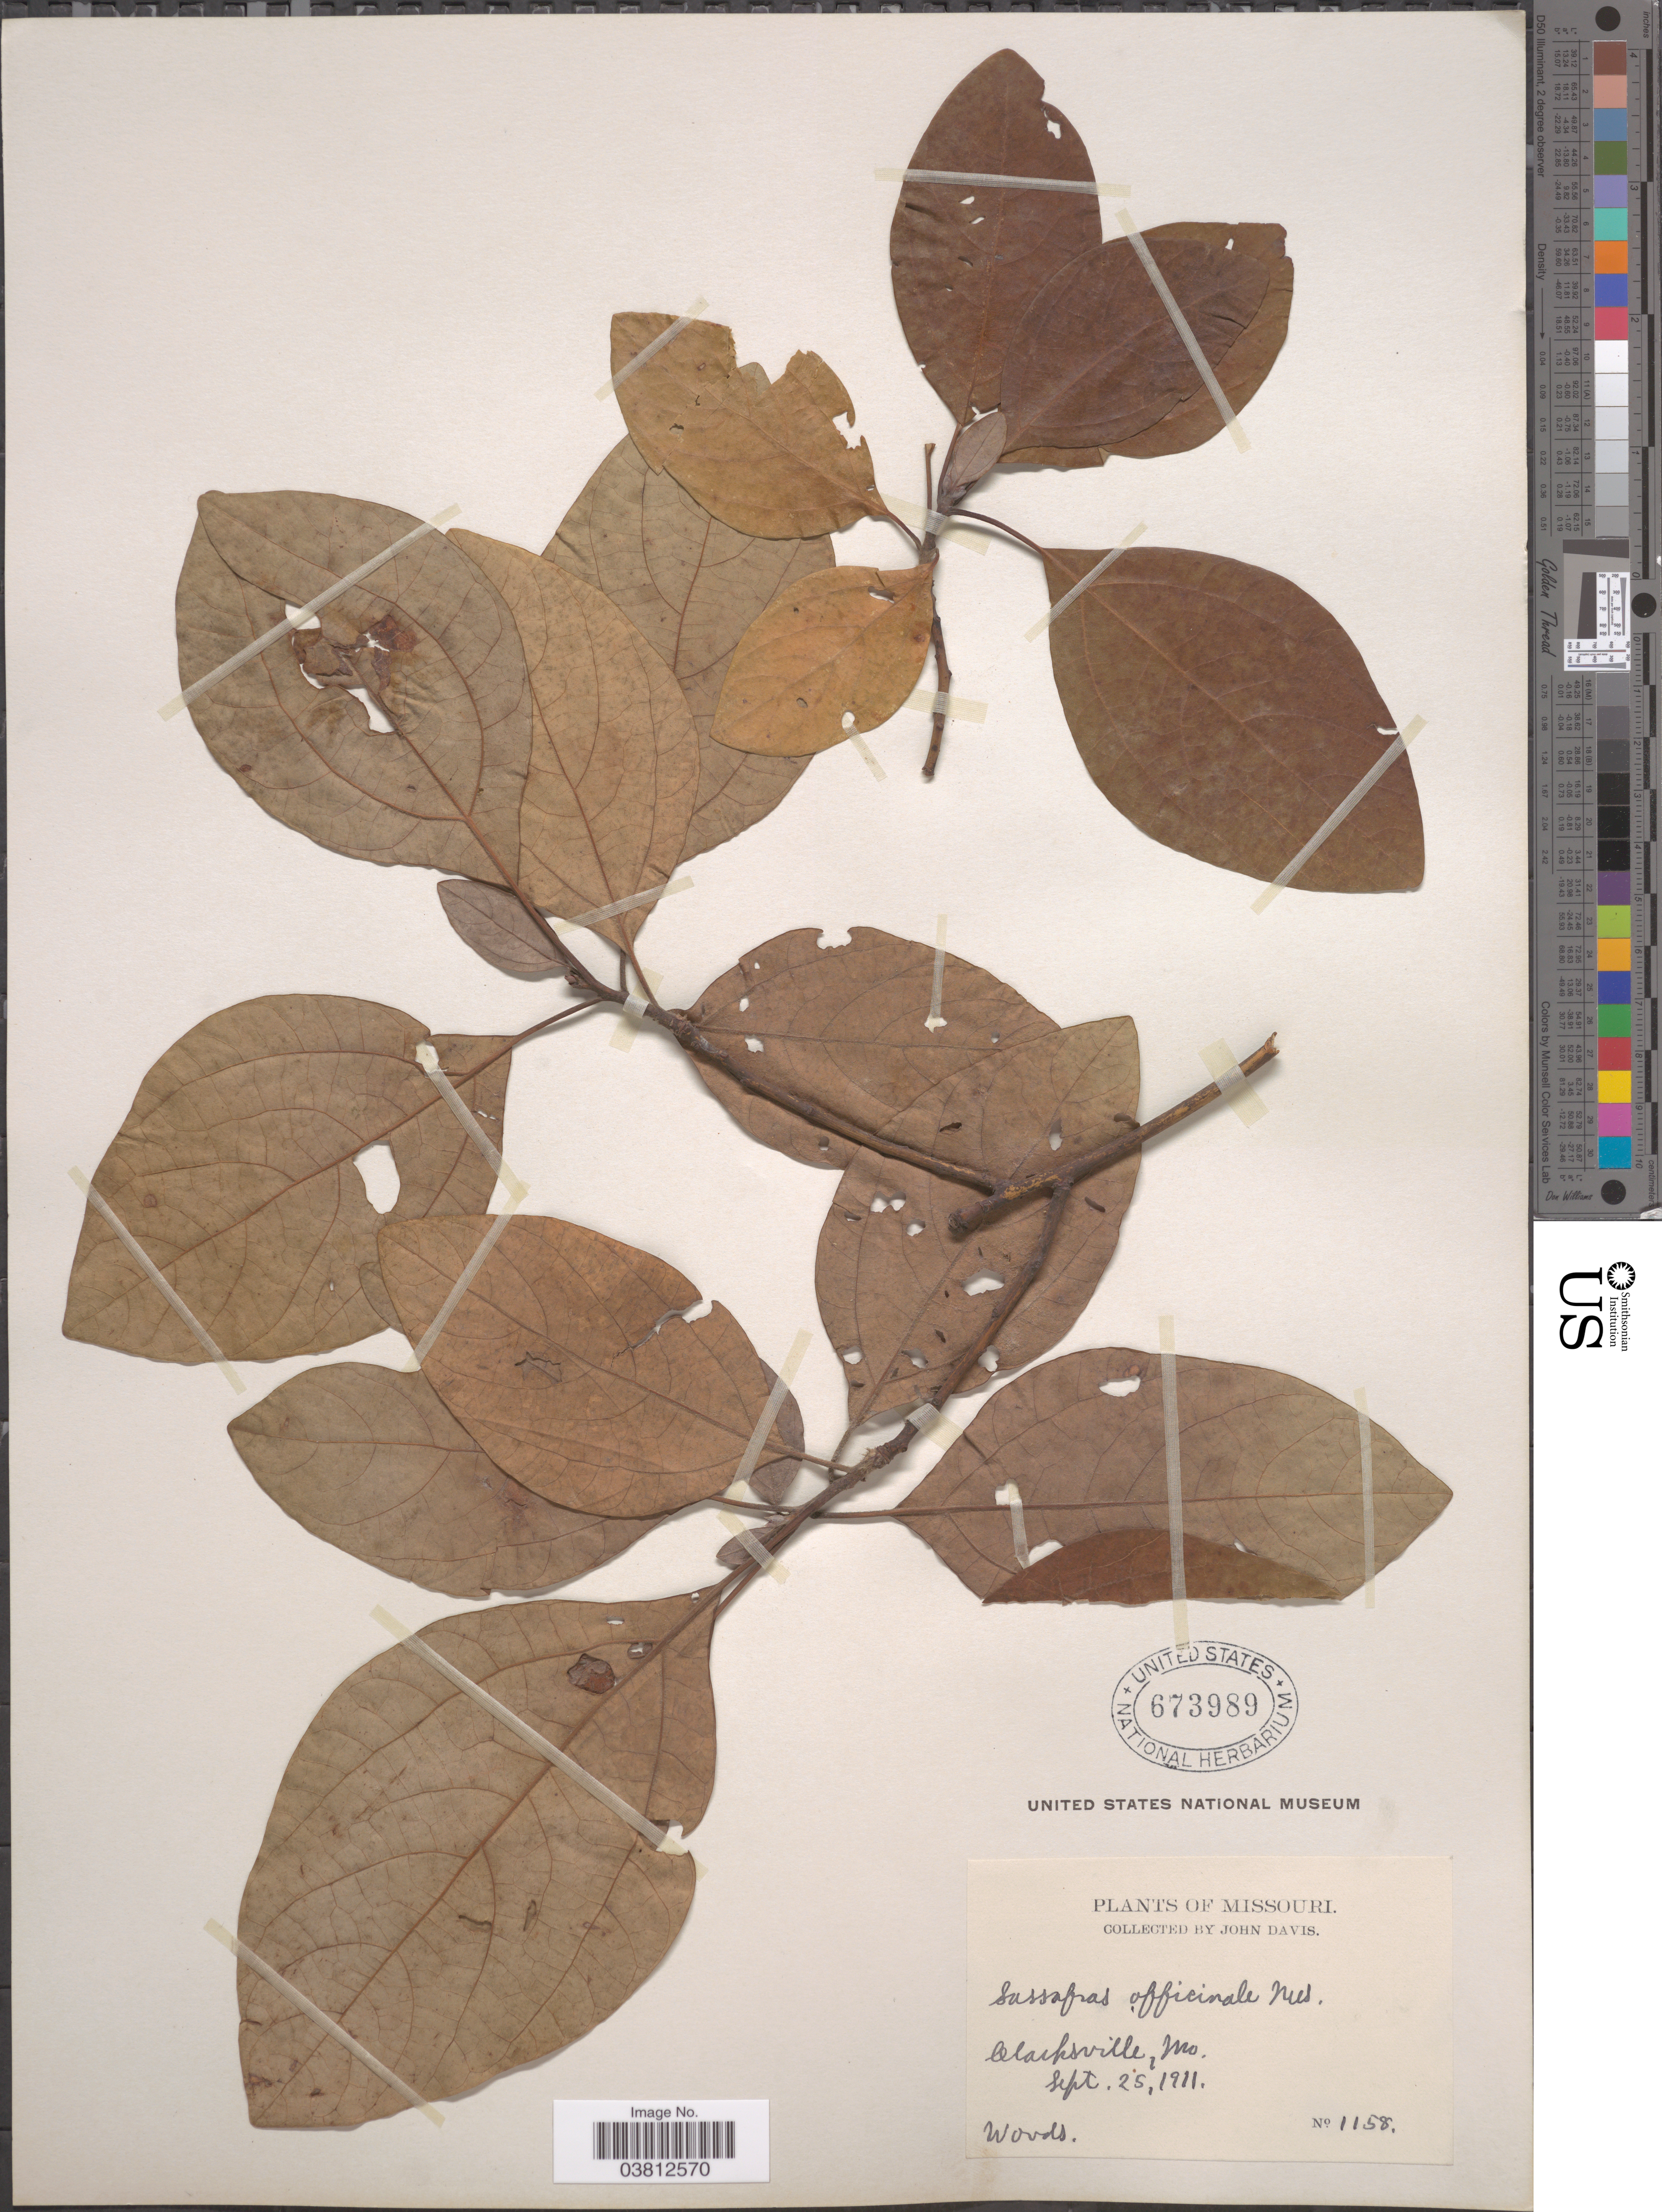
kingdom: Plantae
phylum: Tracheophyta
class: Magnoliopsida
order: Laurales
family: Lauraceae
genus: Sassafras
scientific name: Sassafras albidum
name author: (Nutt.) Nees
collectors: J. Davis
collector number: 1158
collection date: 1911-09-25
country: United States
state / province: Missouri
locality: Clarksville.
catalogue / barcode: US 673989